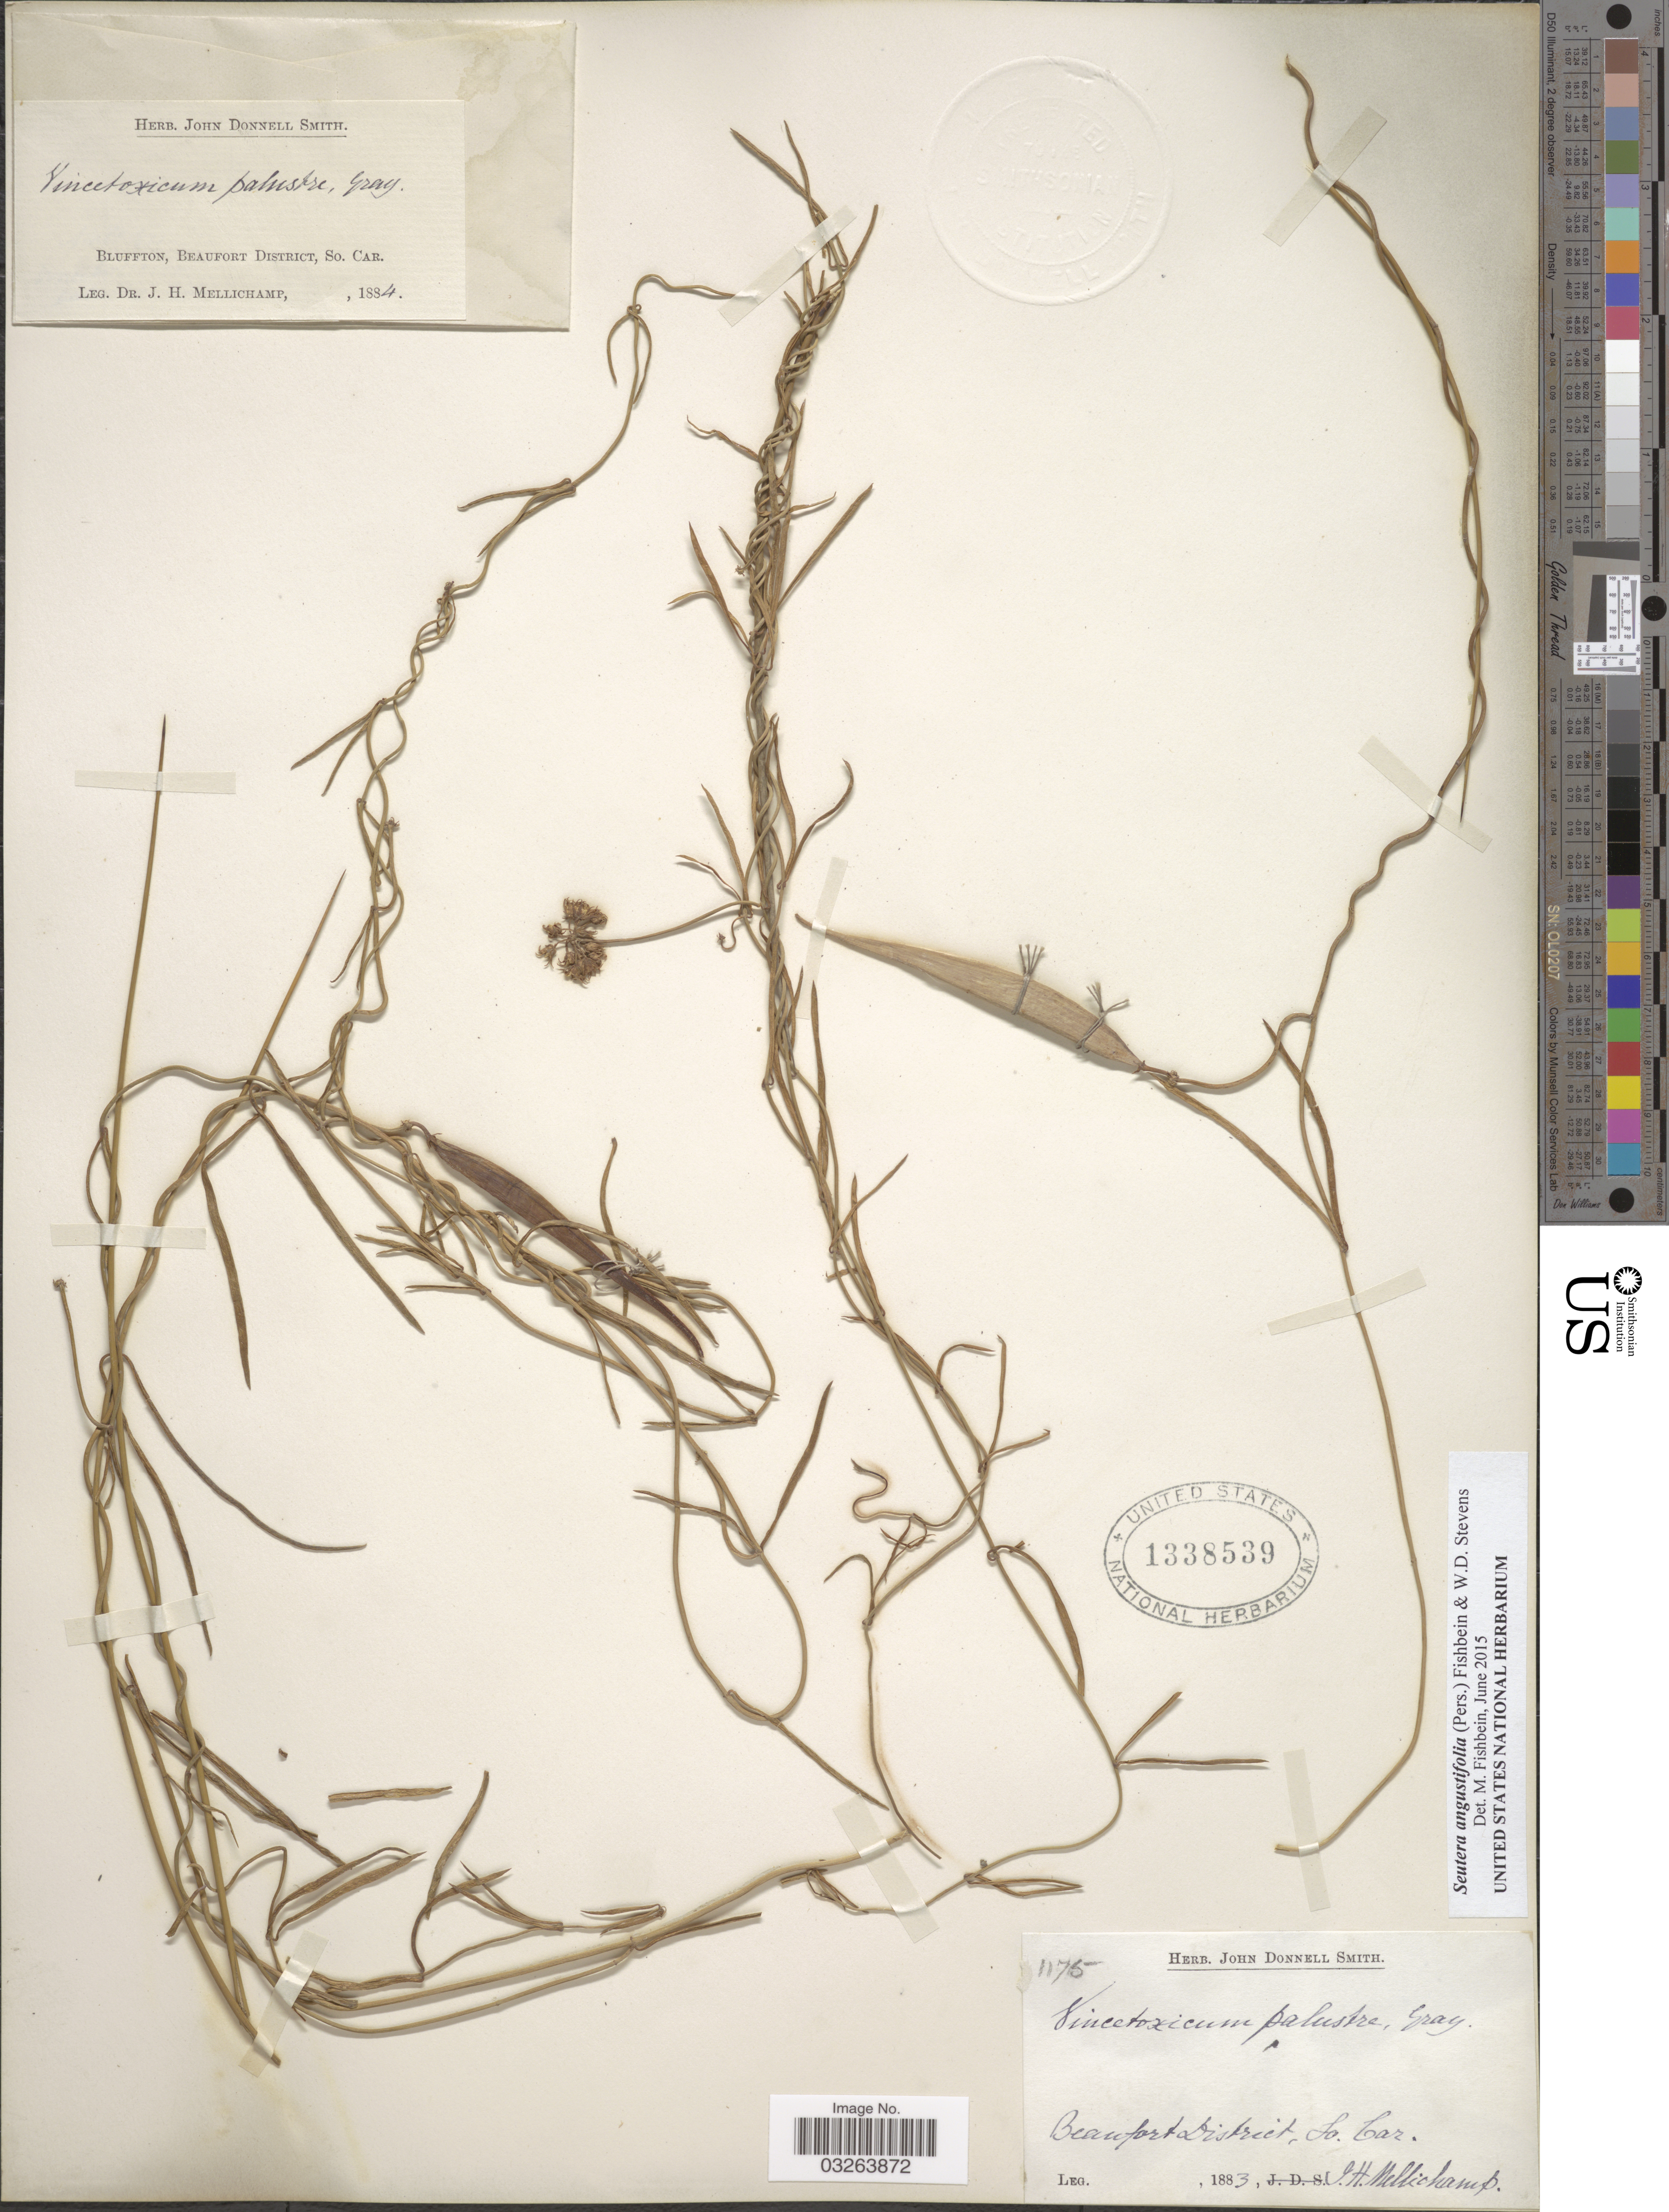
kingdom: Plantae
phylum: Tracheophyta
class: Magnoliopsida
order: Gentianales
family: Apocynaceae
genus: Seutera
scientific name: Seutera angustifolia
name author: Fishbein & W.D. Stevens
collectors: J. H. Mellichamp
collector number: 1175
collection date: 1883/1884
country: United States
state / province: South Carolina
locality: Bluffton, Beaufort District.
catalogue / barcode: US 1338539